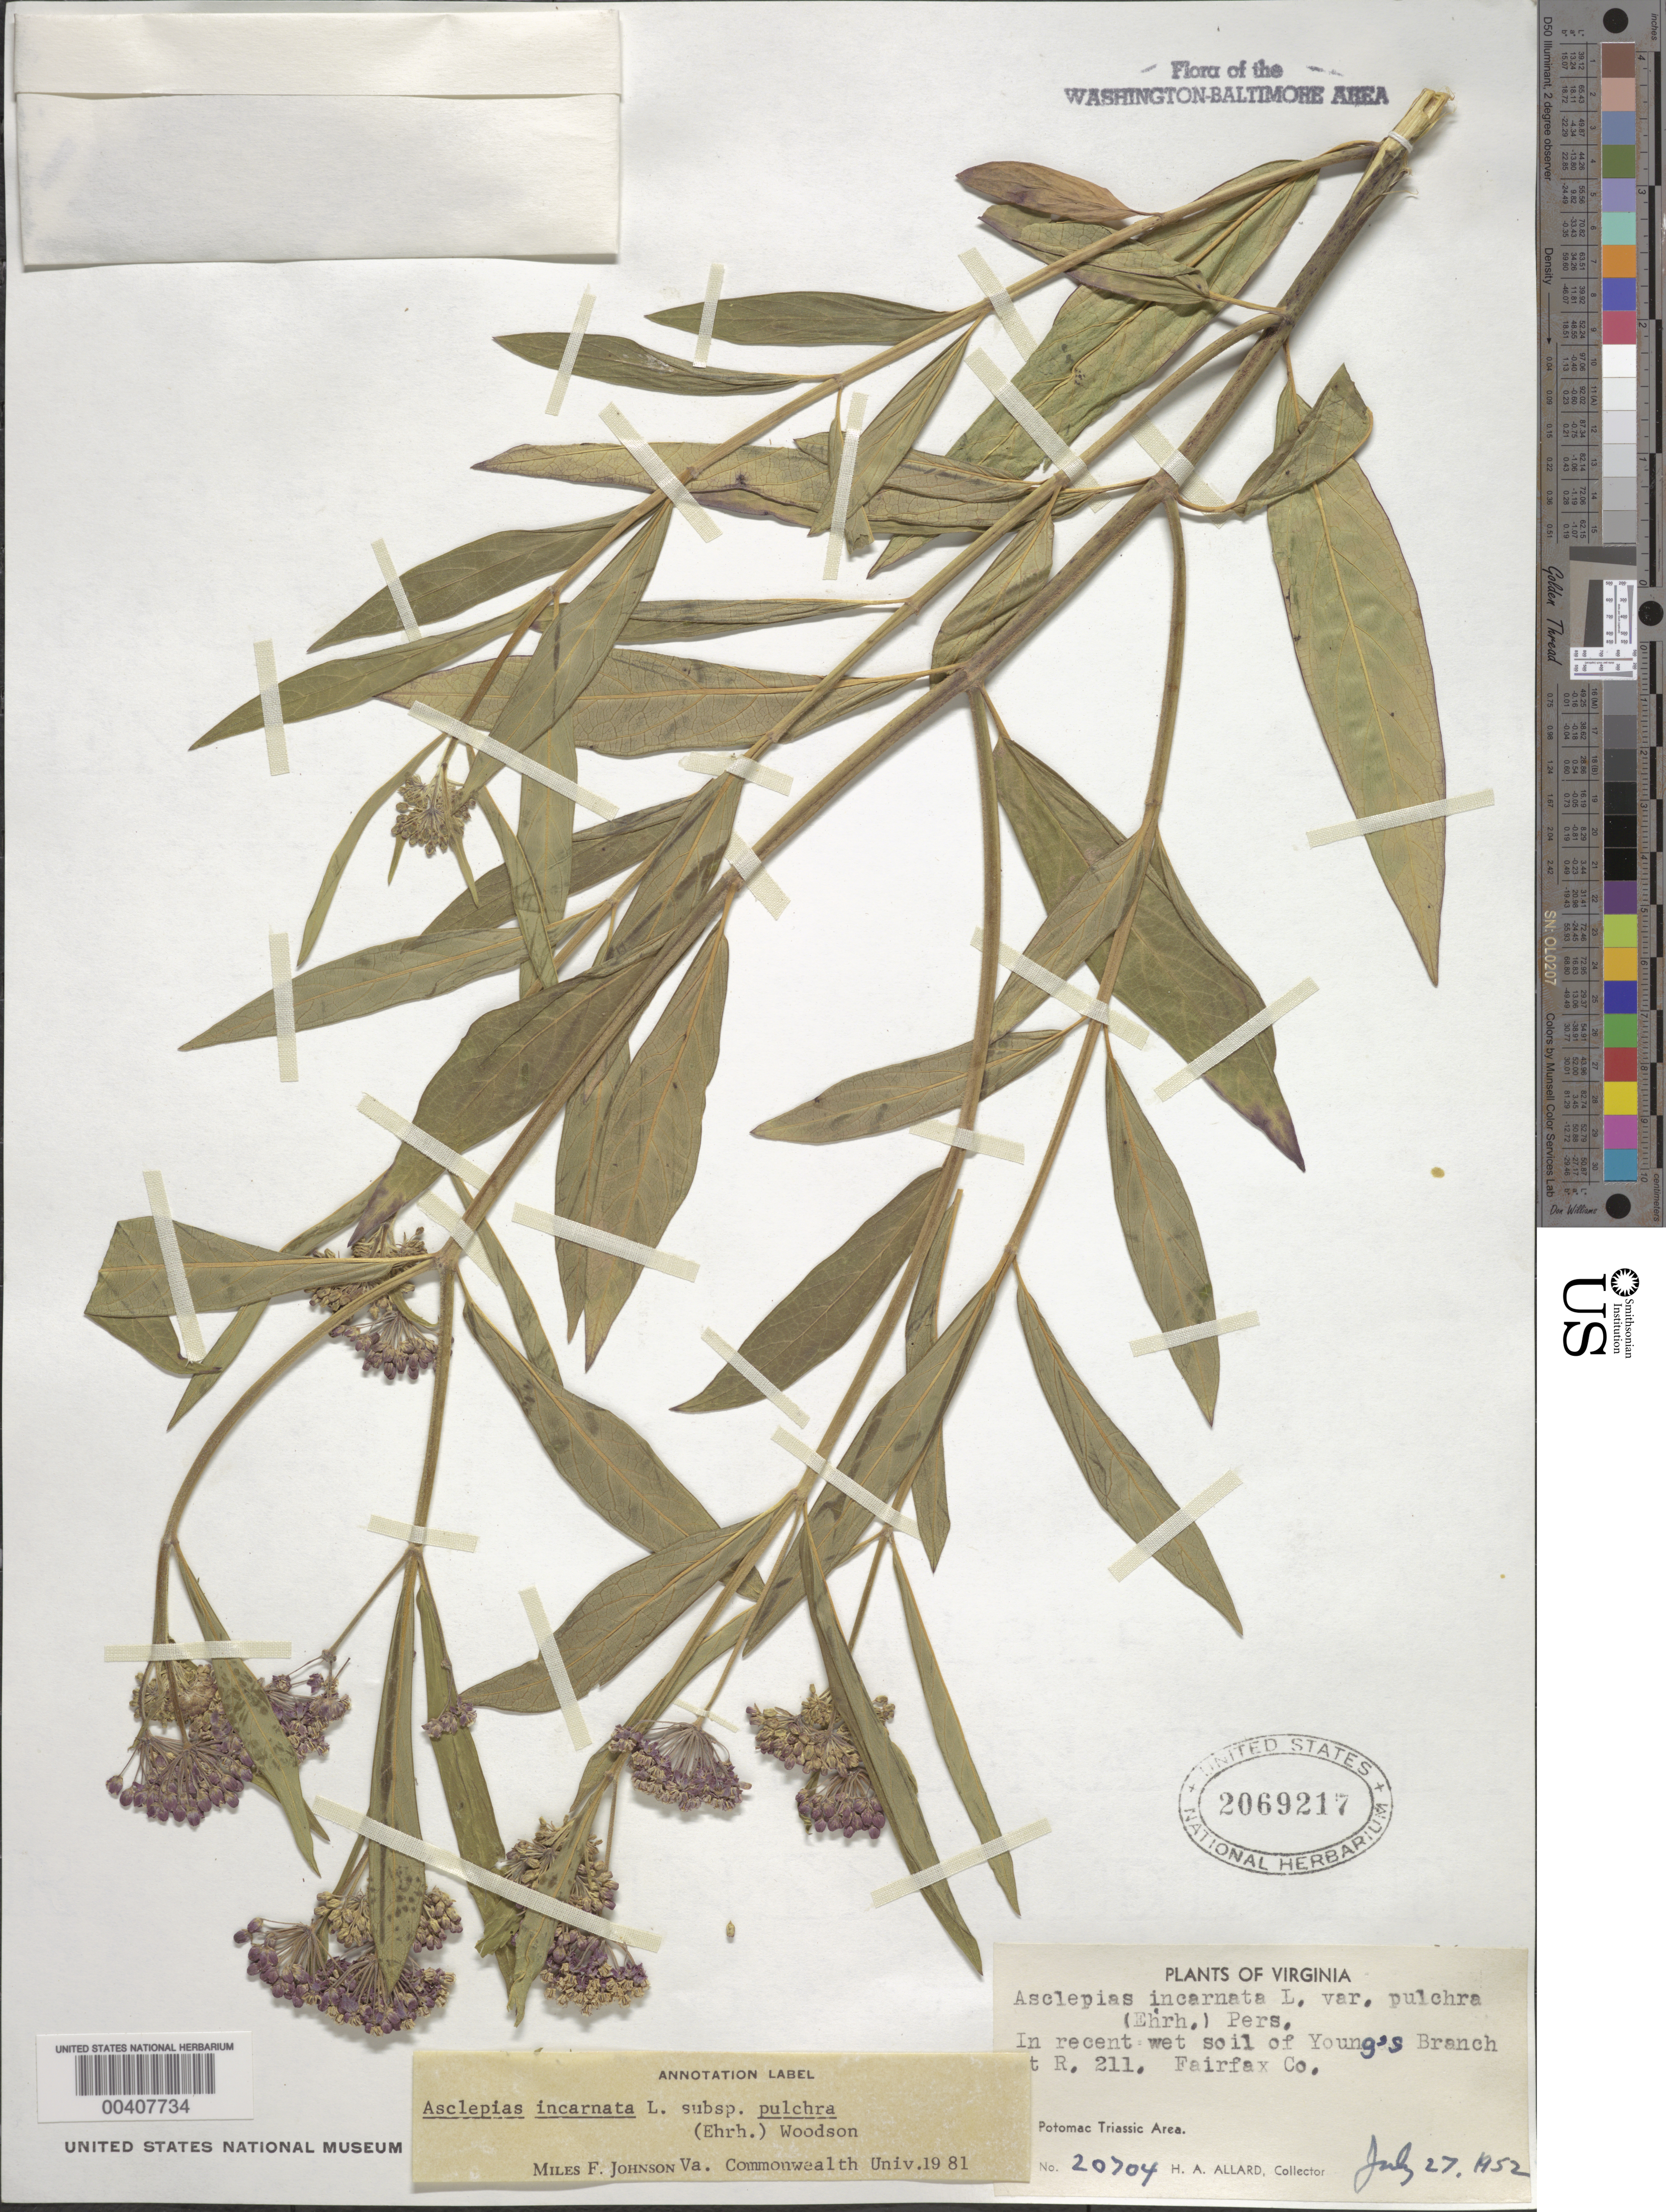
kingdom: Plantae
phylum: Tracheophyta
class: Magnoliopsida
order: Gentianales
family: Apocynaceae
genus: Asclepias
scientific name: Asclepias incarnata subsp. pulchra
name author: (Ehrh. ex Willd.) Woodson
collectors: H. A. Allard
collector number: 20704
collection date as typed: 27 Jul 1952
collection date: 1952-07-27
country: United States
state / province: Virginia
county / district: Fairfax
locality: Youngs Branch Route 211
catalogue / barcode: US 2069217